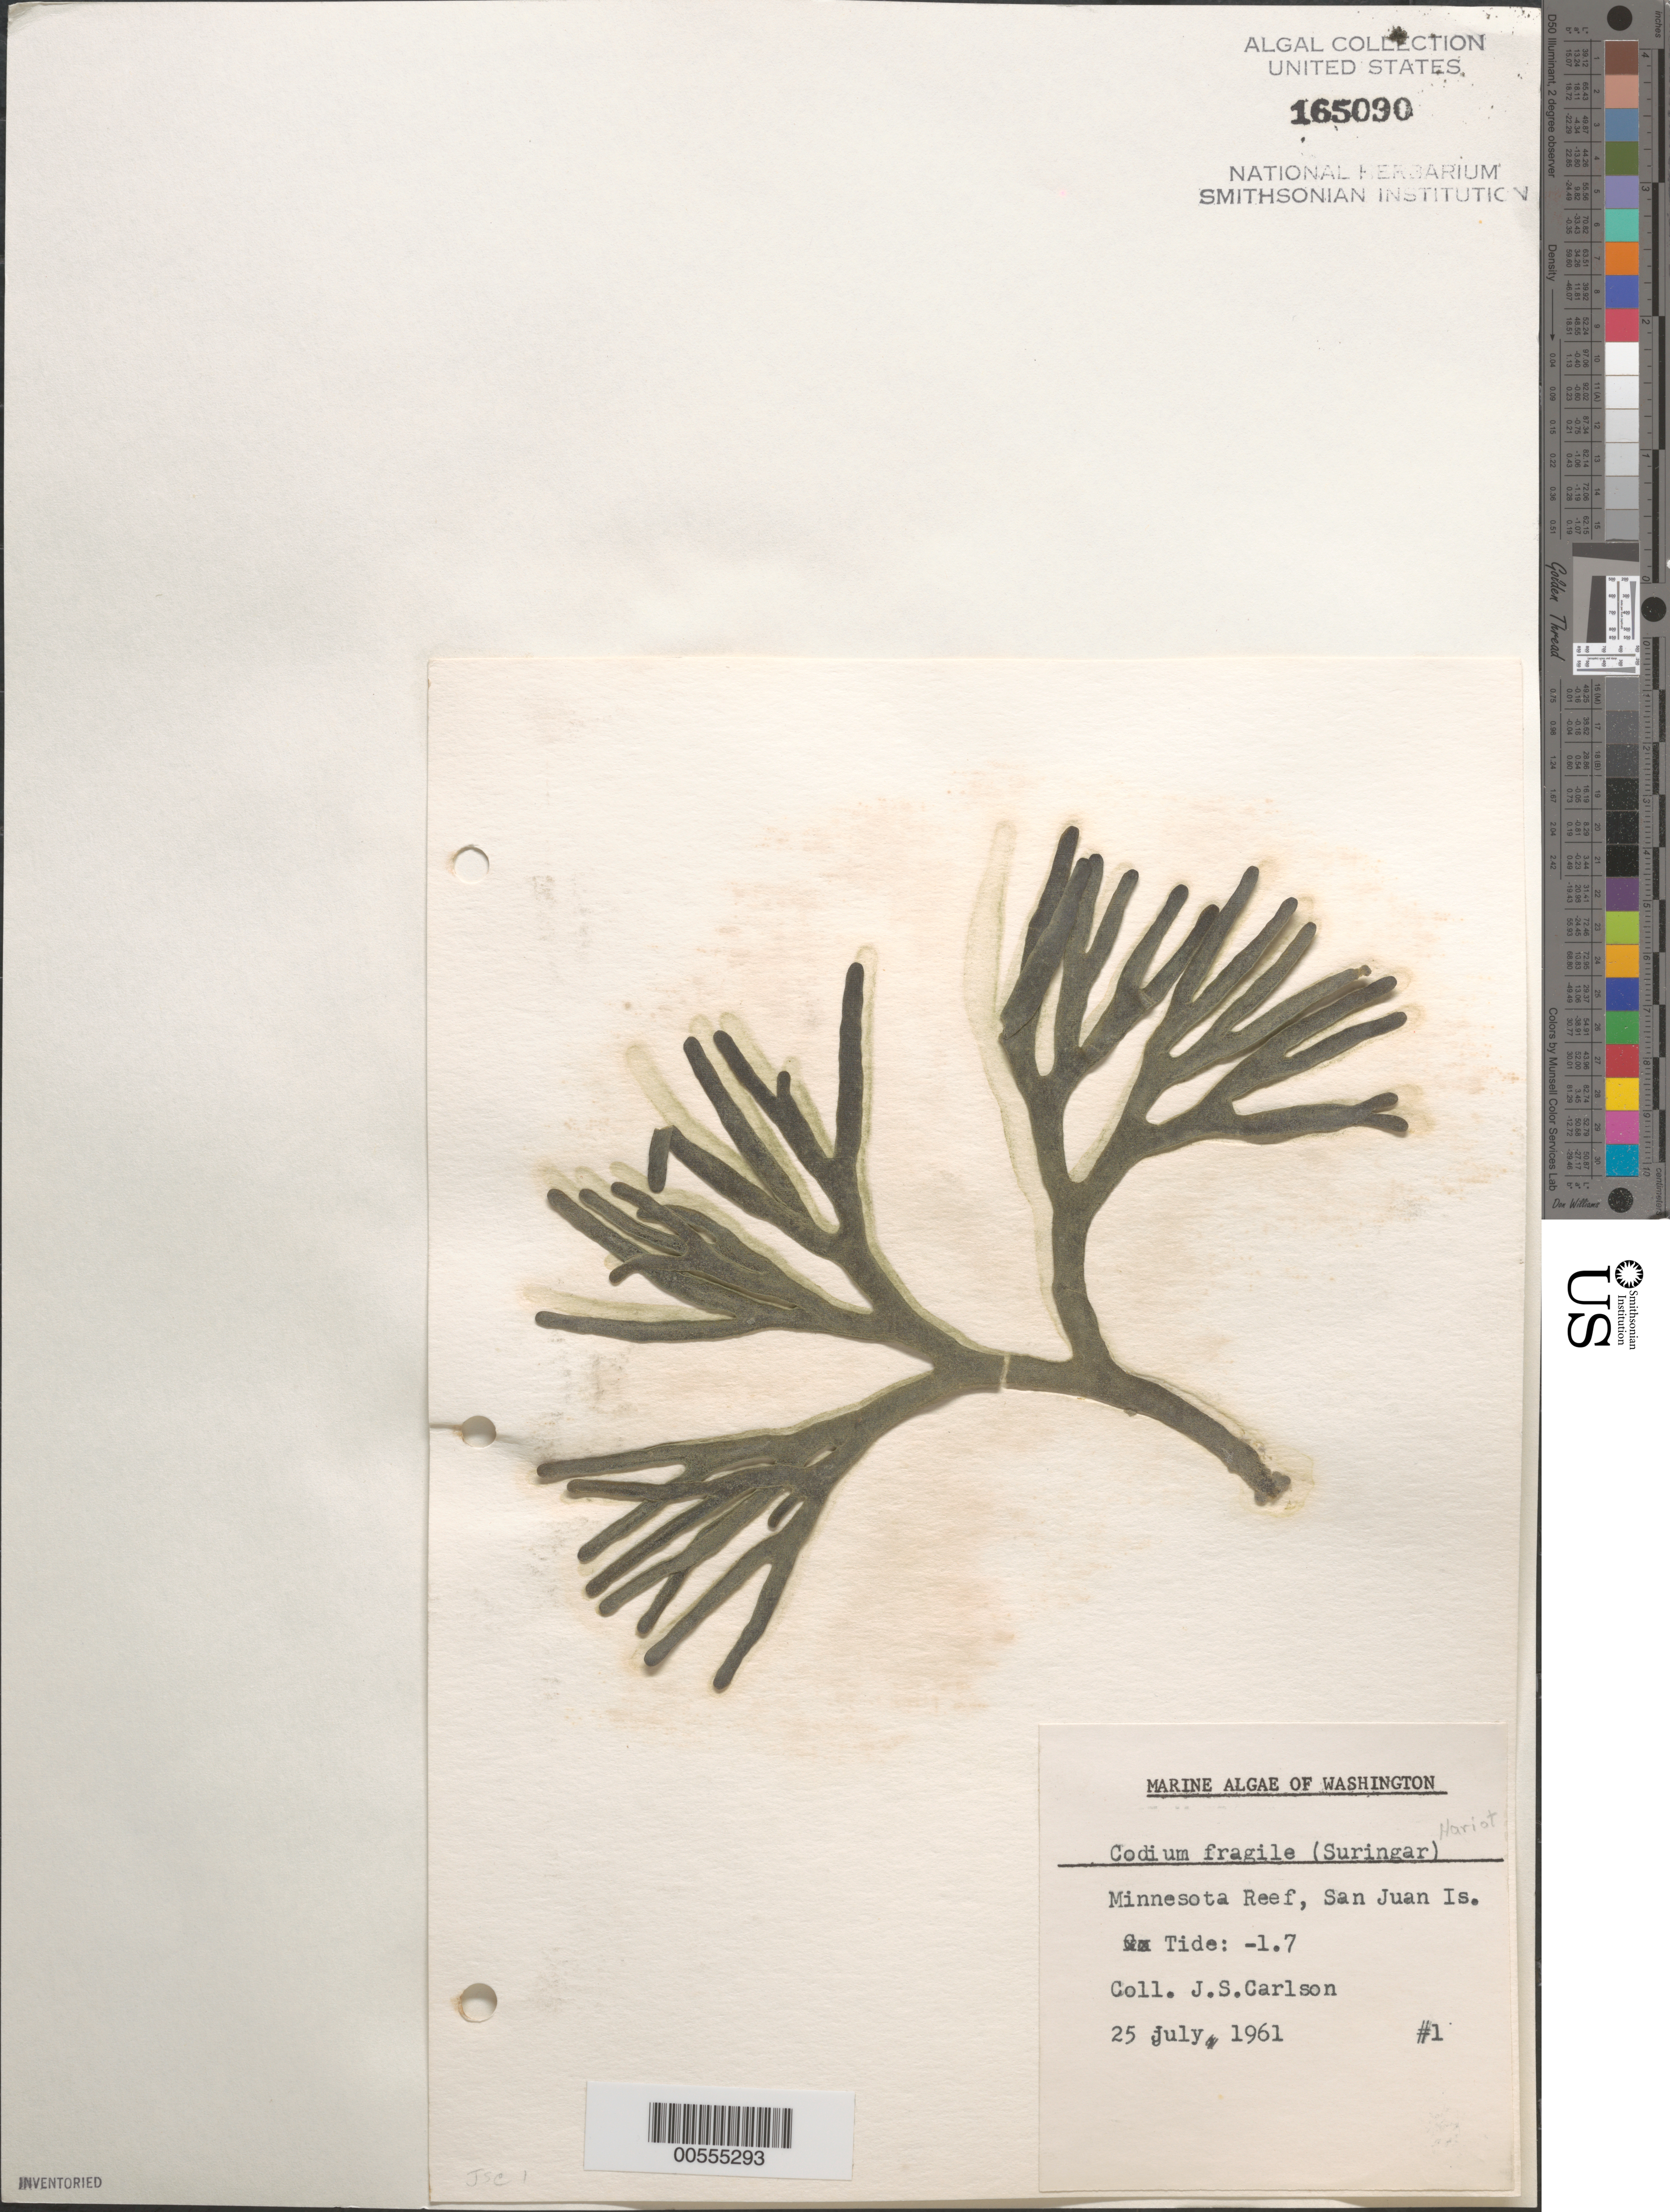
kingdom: Plantae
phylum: Chlorophyta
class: Ulvophyceae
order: Bryopsidales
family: Codiaceae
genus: Codium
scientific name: Codium fragile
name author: (Suringar) P. Hariot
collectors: J. Carlson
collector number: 1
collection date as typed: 25 Jul 1961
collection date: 1961-07-25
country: United States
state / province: Washington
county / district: San Juan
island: San Juan Island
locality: Minnesota Reef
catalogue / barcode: US 165090